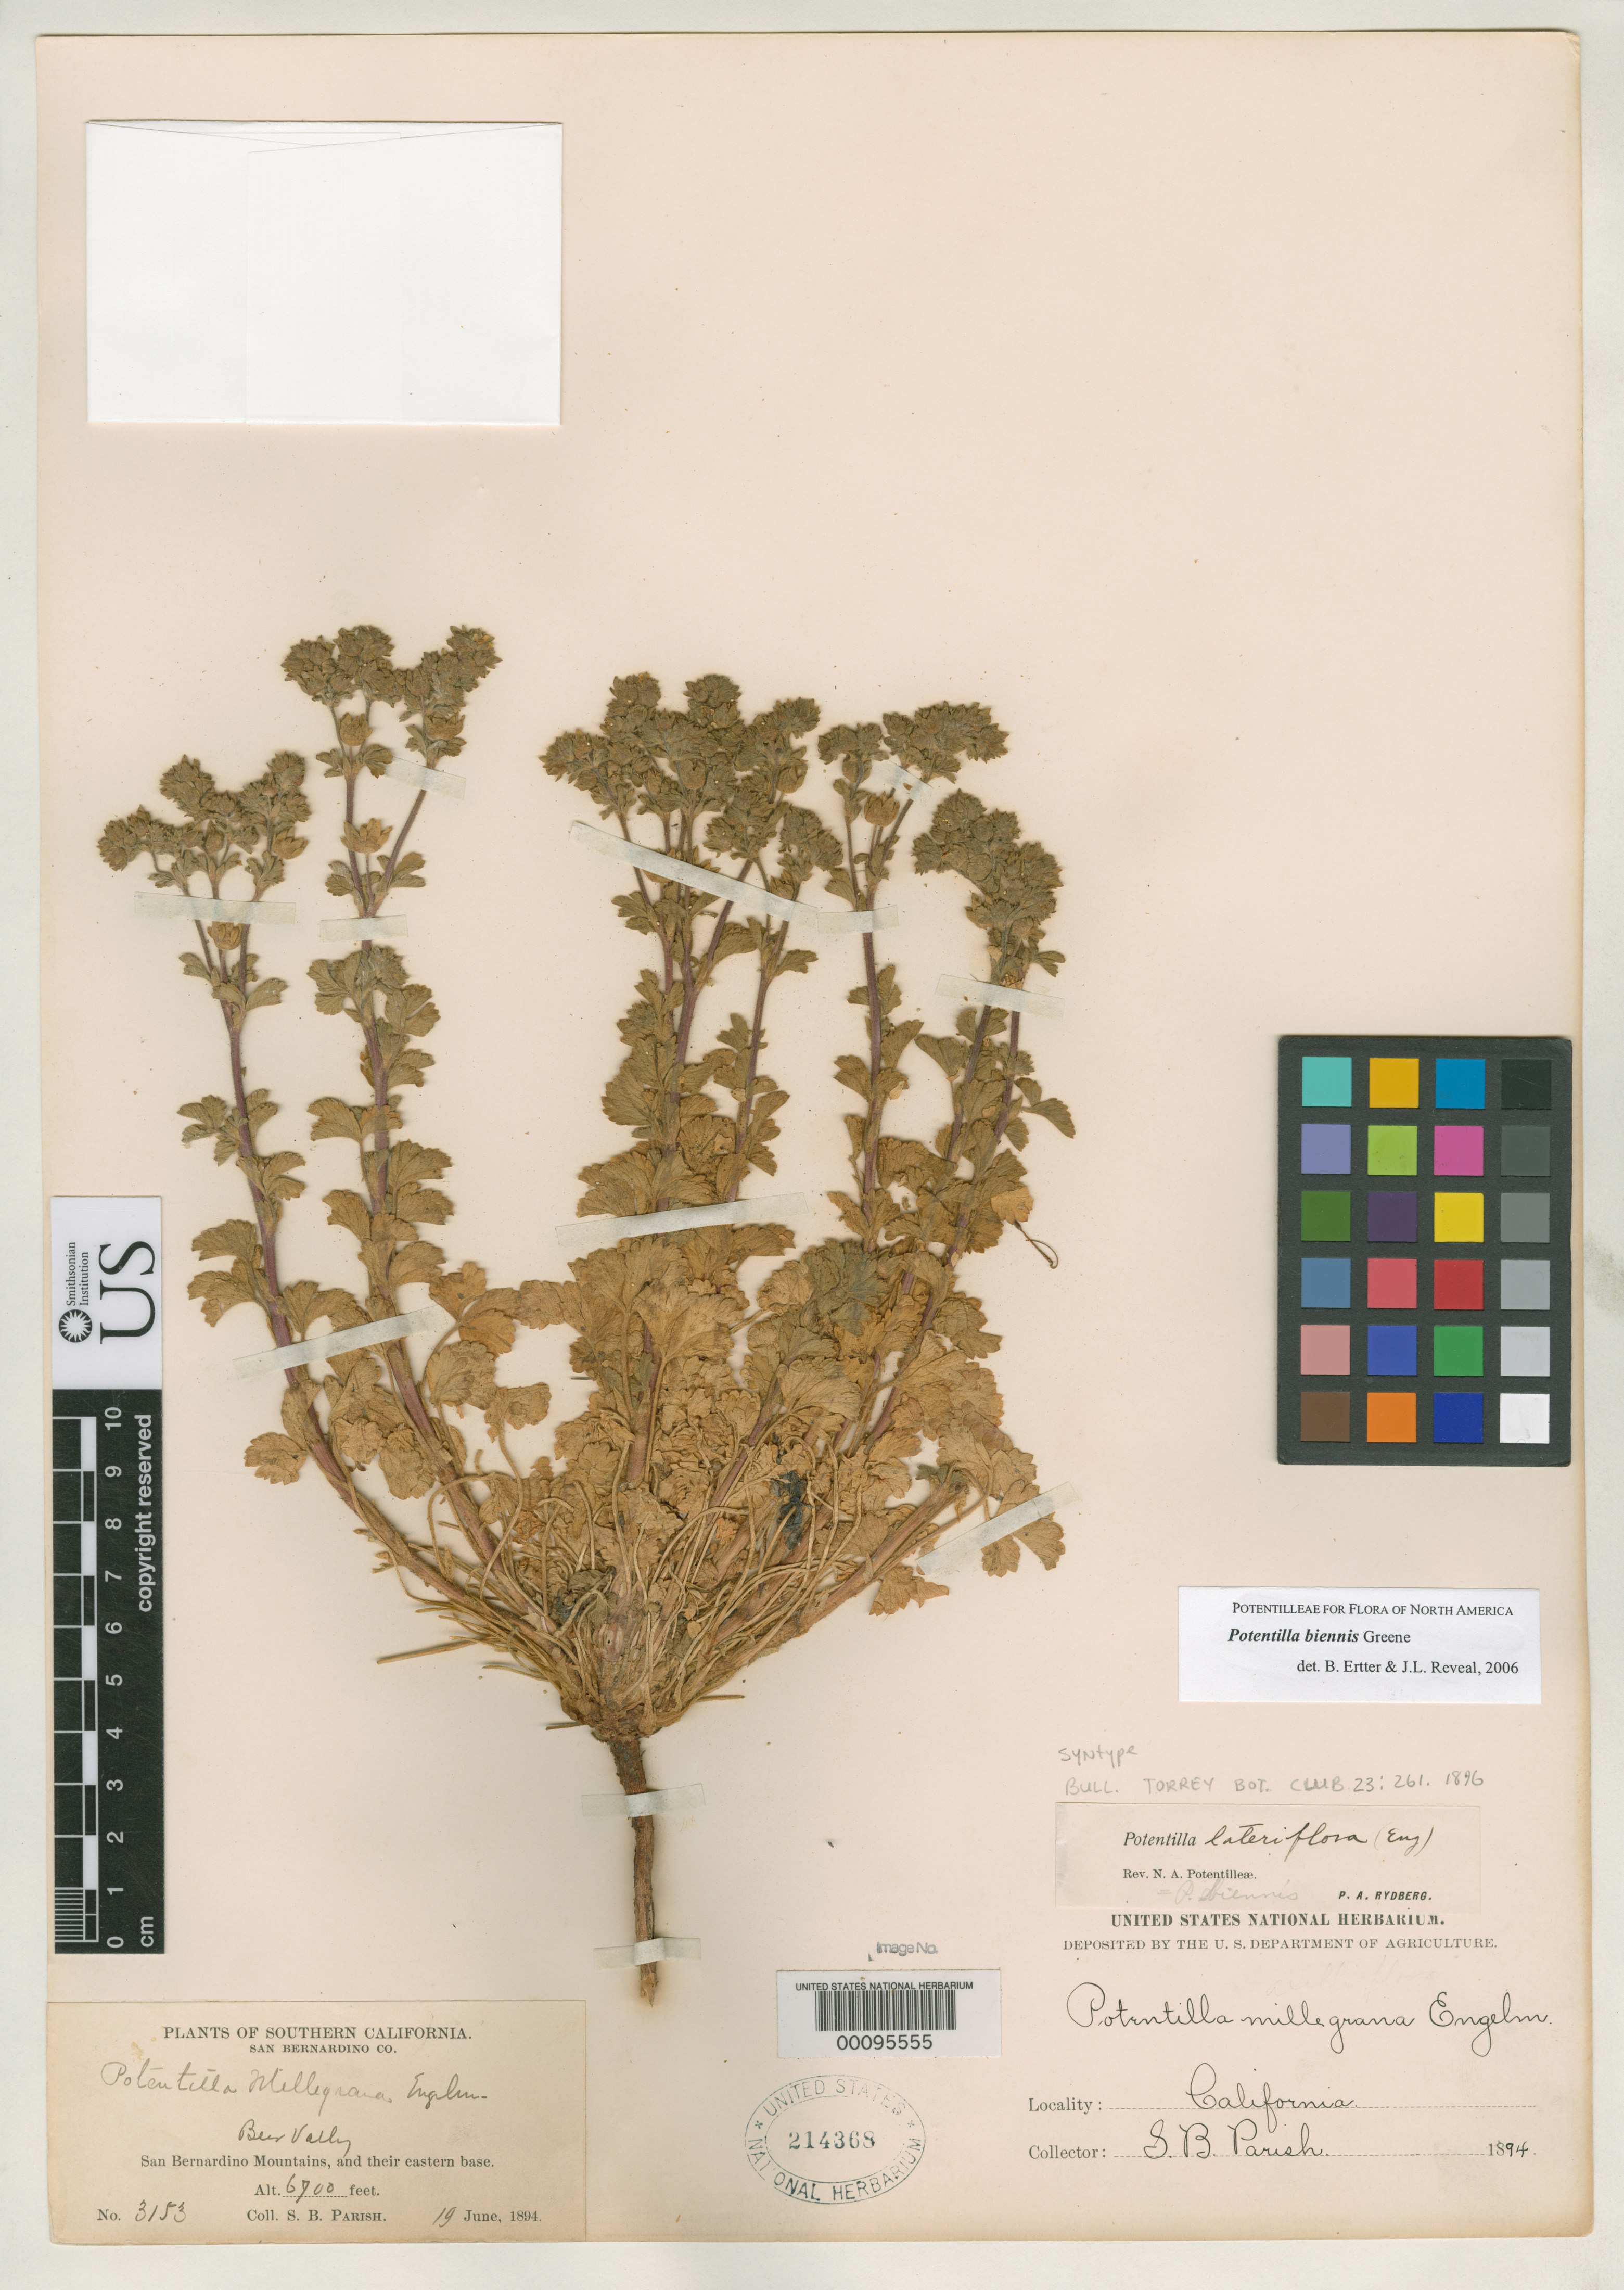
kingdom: Plantae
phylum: Tracheophyta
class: Magnoliopsida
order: Rosales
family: Rosaceae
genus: Potentilla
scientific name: Potentilla lateriflora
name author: Rydb.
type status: Syntype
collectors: S. B. Parish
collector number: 3153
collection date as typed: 19 Jun 1894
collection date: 1894-06-19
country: United States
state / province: California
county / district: San Bernardino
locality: San Bernardino Mts, Bear Valley.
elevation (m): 2042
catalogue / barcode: US 214368